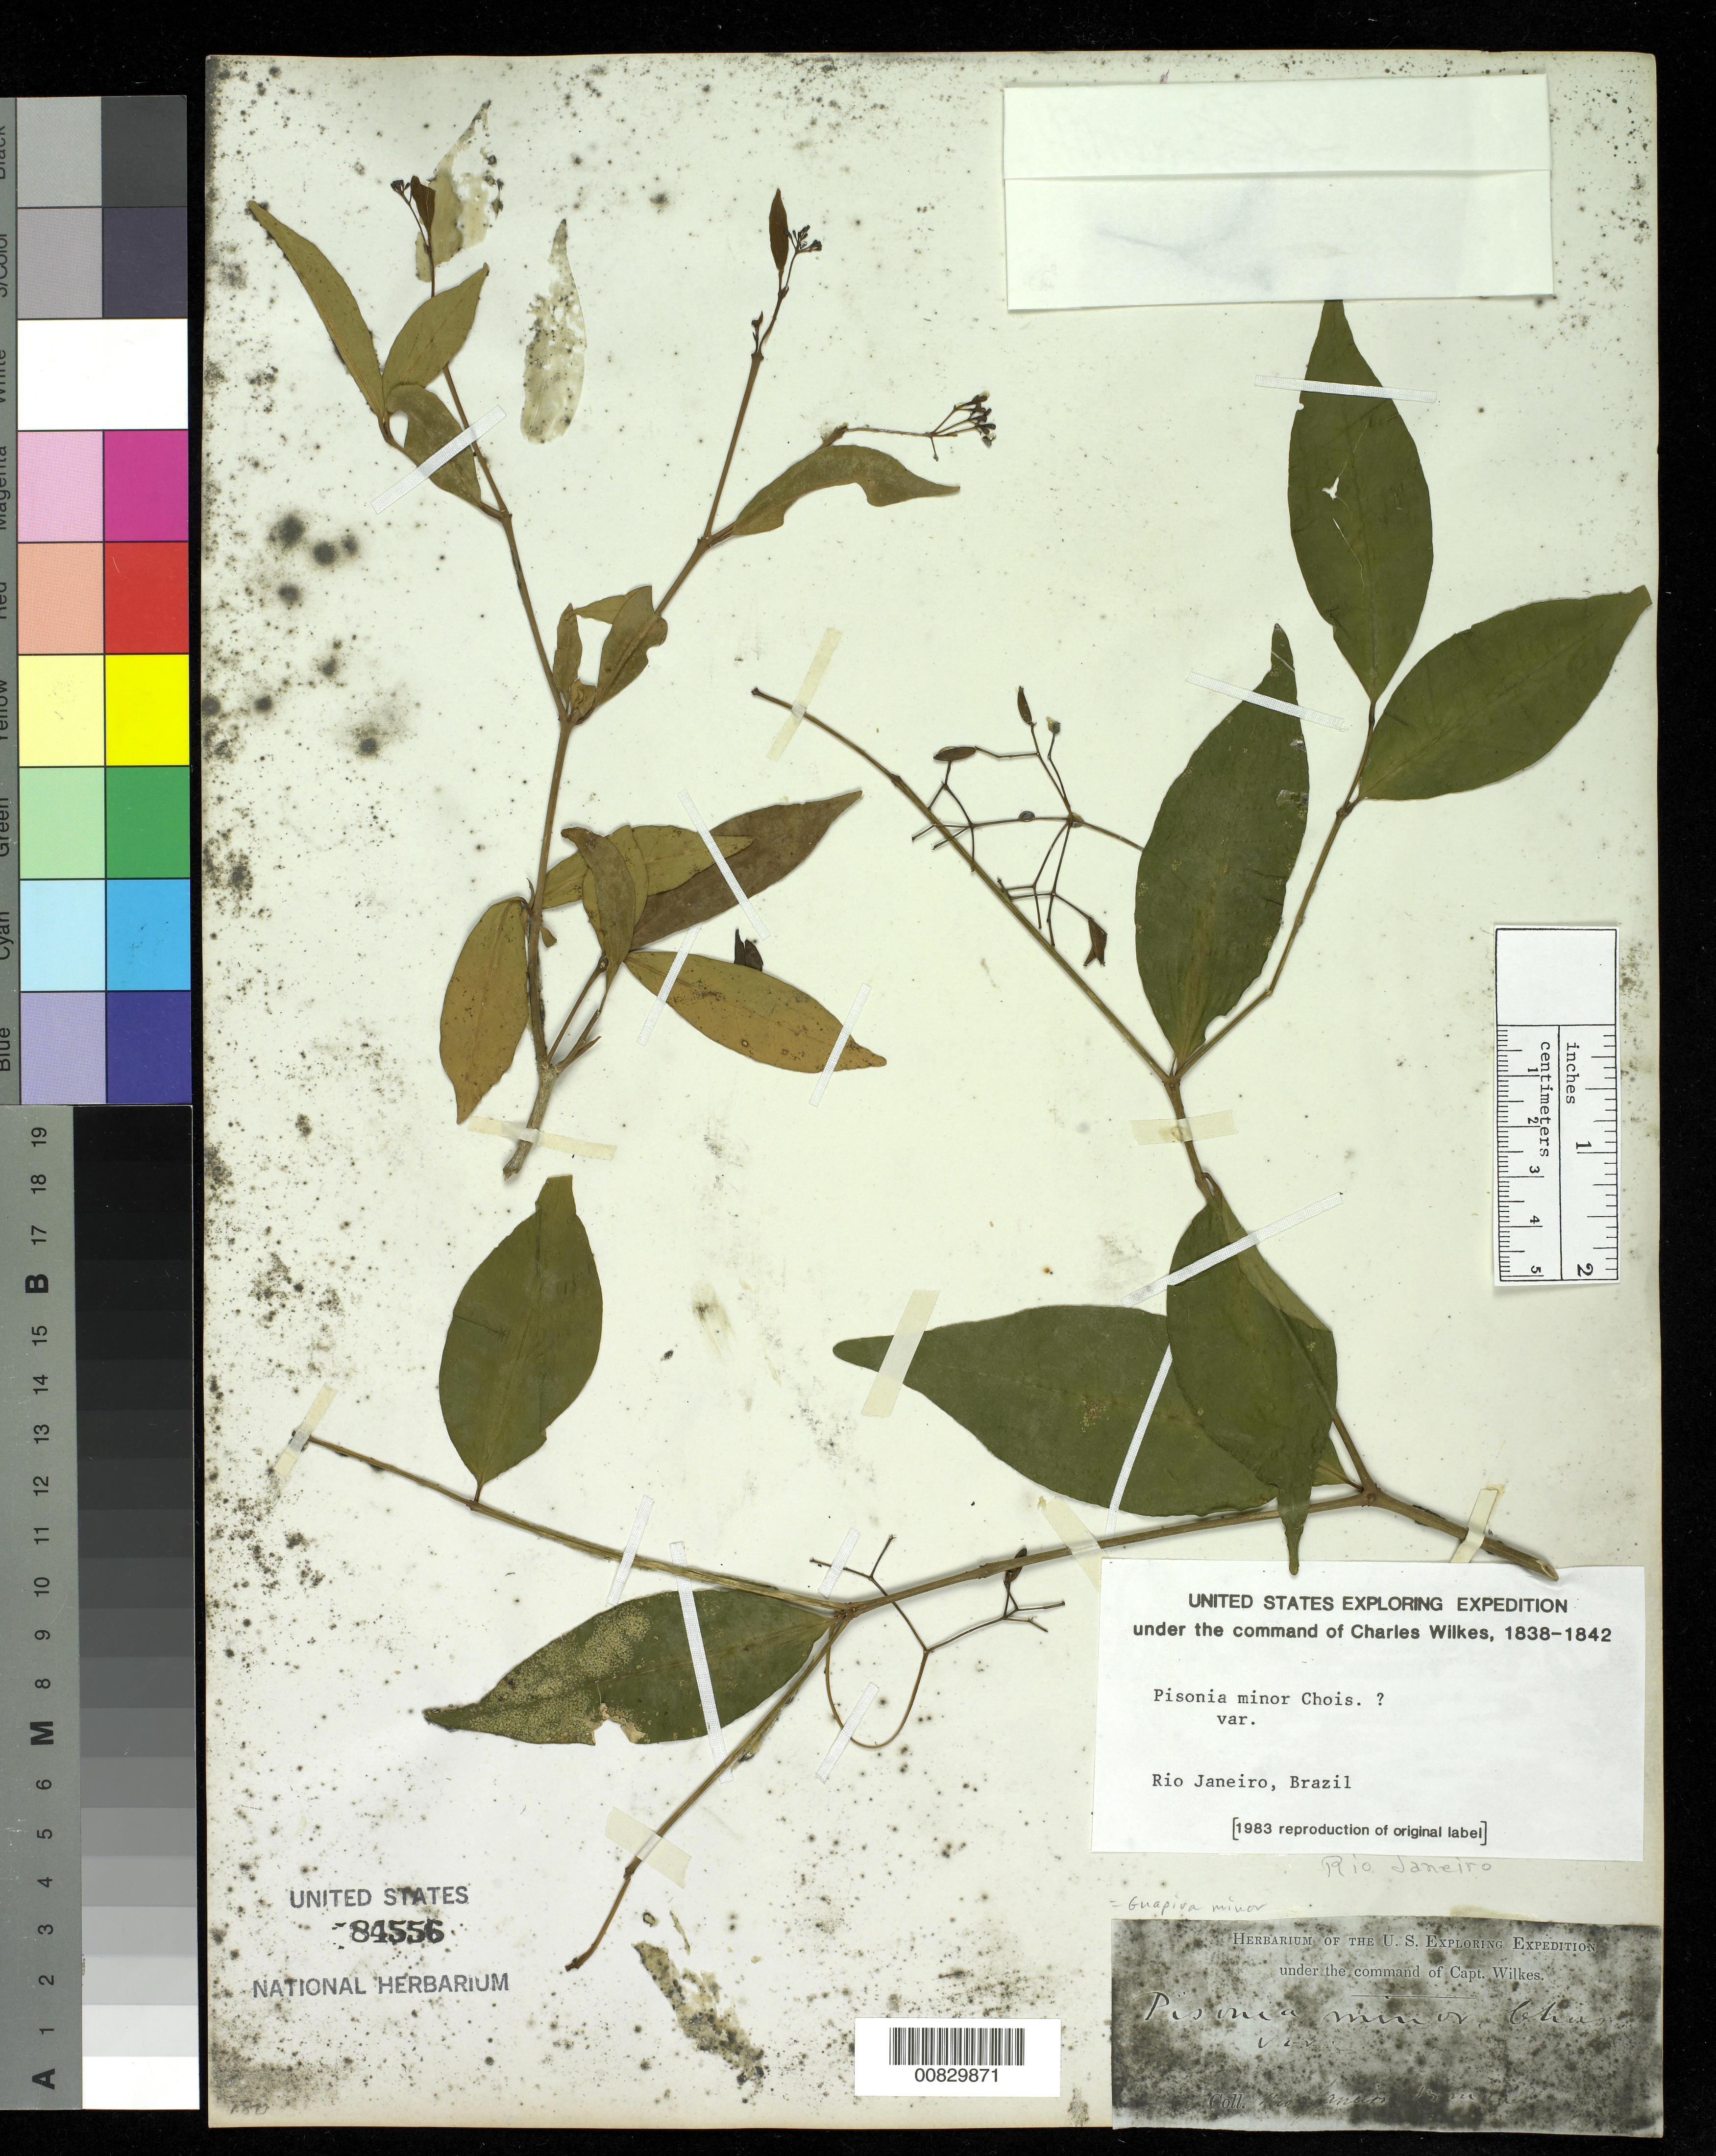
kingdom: Plantae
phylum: Tracheophyta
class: Magnoliopsida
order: Caryophyllales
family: Nyctaginaceae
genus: Pisonia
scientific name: Pisonia minor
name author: Choisy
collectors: Wilkes Explor. Exped.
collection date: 1838/1842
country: Brazil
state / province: Rio de Janeiro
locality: Rio Janeiro Brazil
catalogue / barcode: US 84556